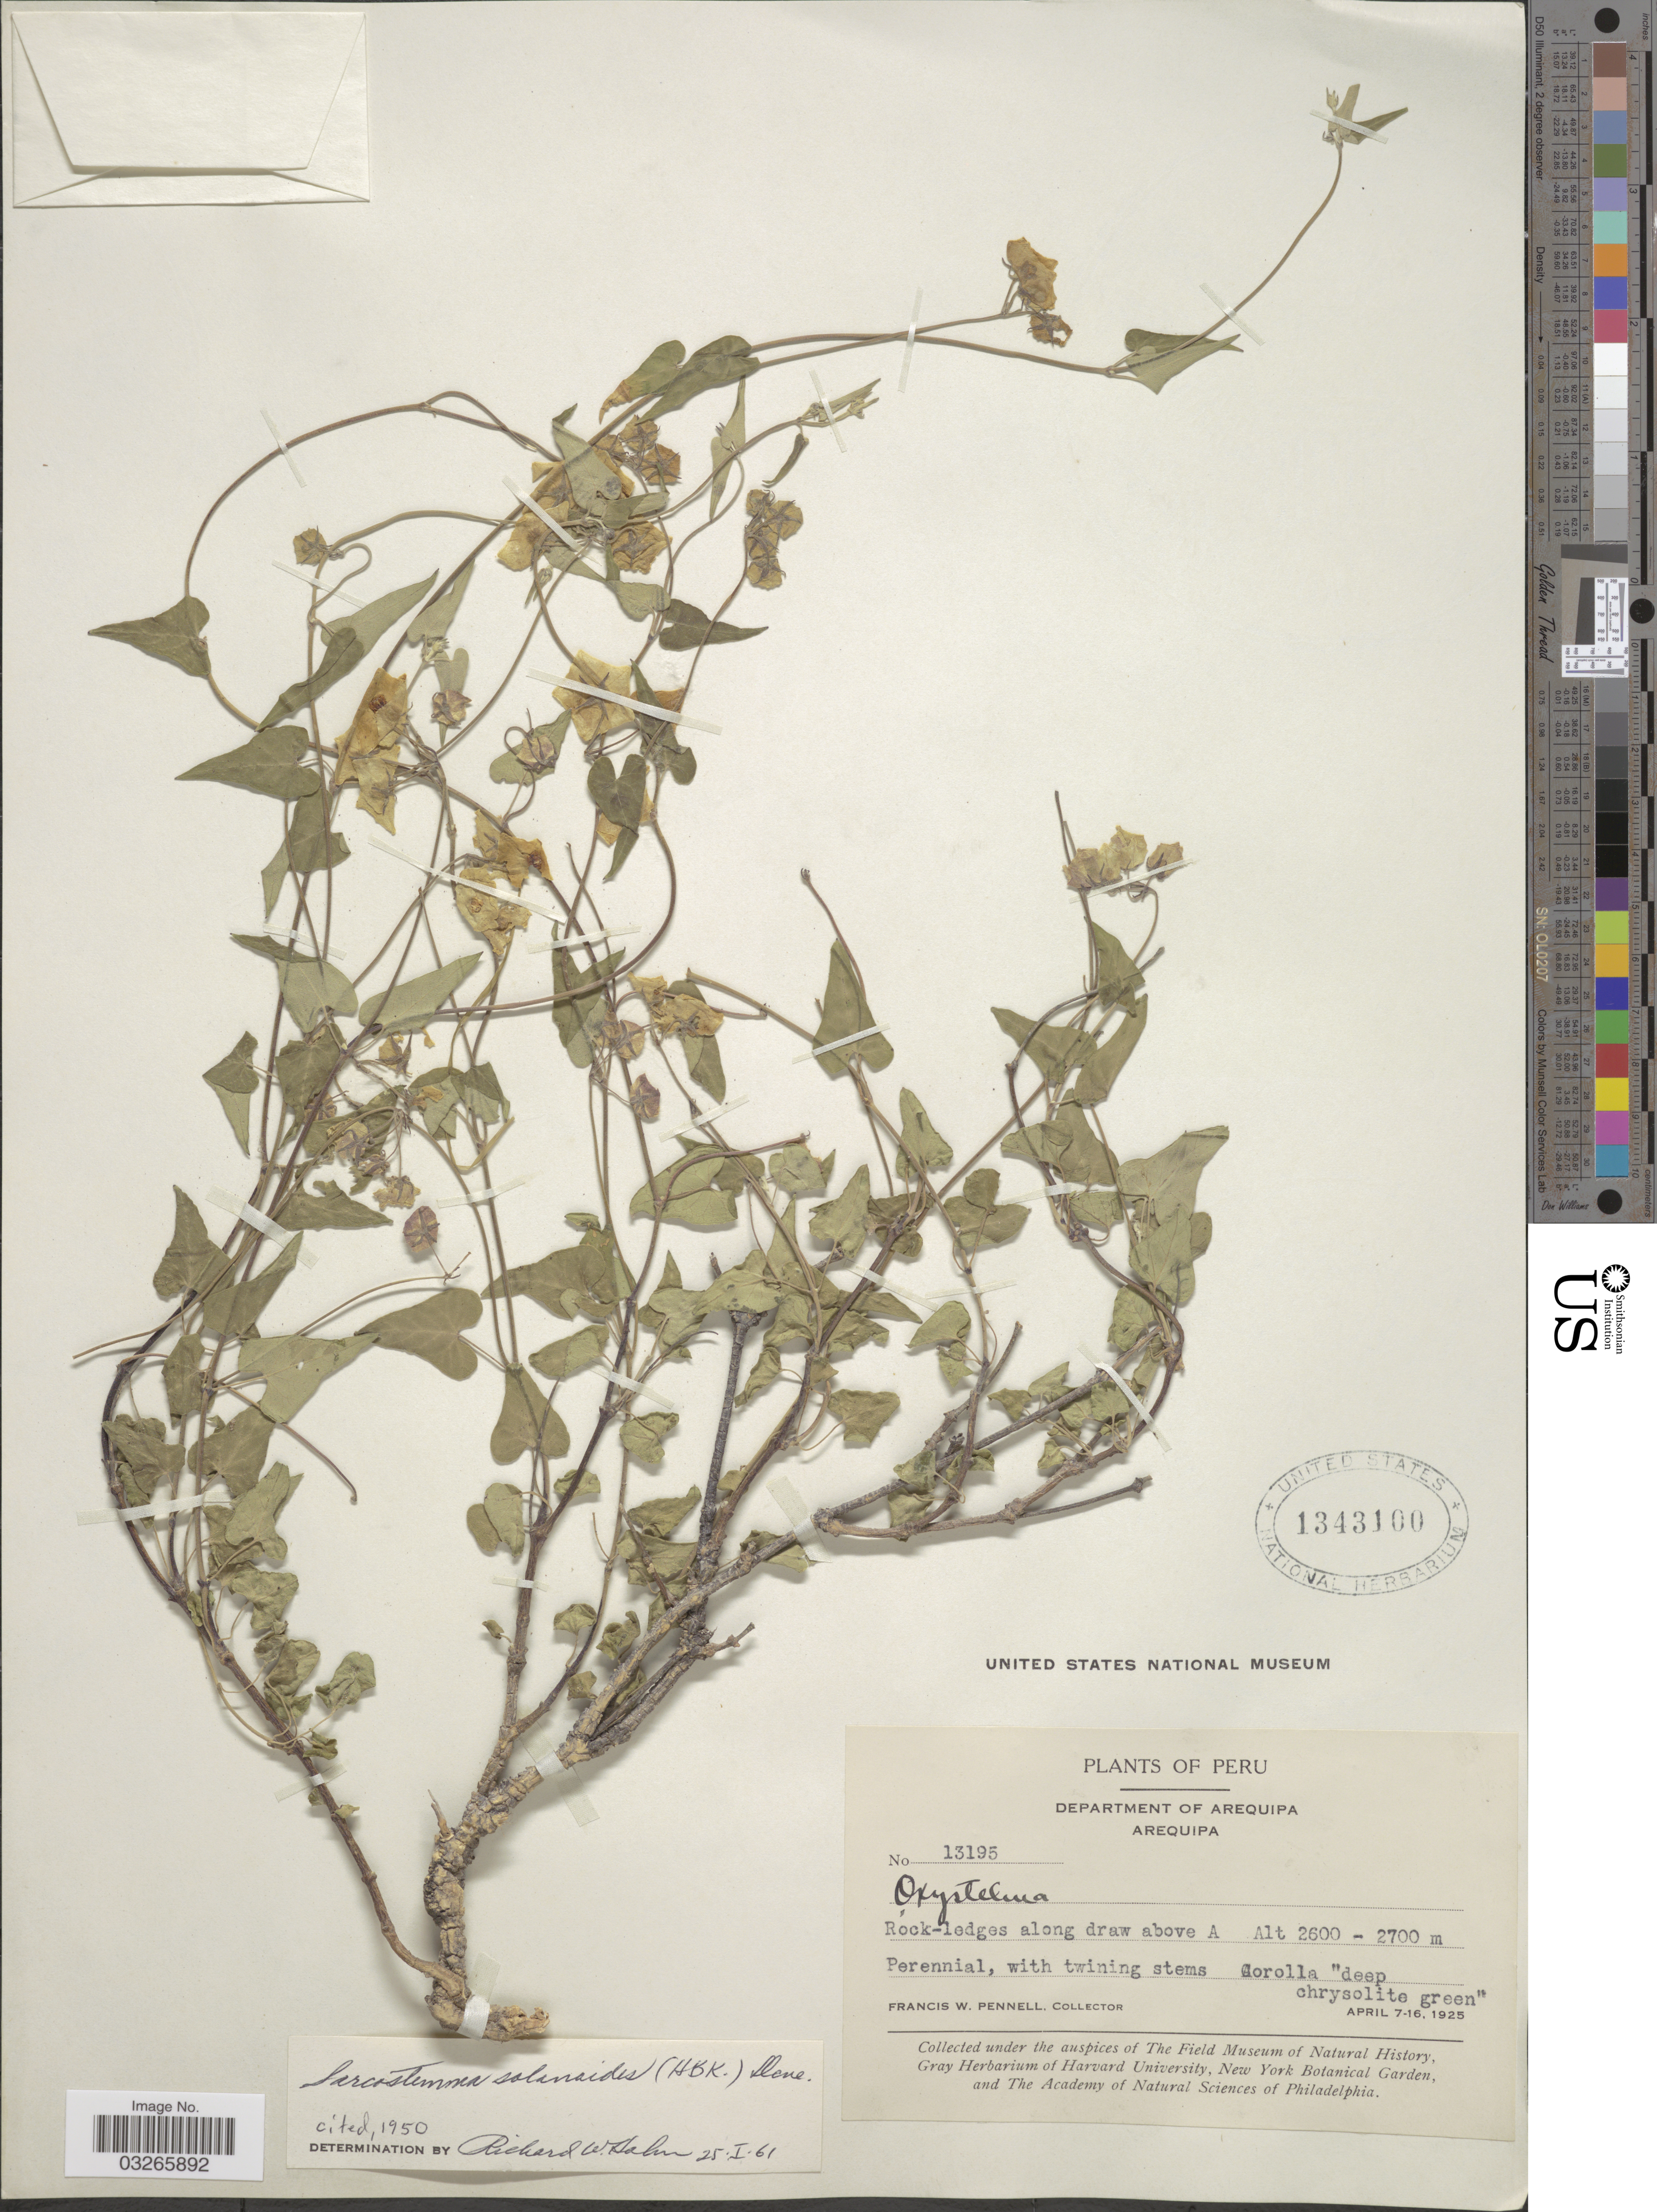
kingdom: Plantae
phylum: Tracheophyta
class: Magnoliopsida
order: Gentianales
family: Apocynaceae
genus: Sarcostemma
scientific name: Sarcostemma solanoides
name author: (Kunth) Decne.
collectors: F. W. Pennell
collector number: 13195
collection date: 1925-04-07/1925-04-16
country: Peru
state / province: Arequipa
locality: Department of Arequipa. Arequipa. Rock-ledges along draw above A.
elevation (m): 2600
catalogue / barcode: US 1343100